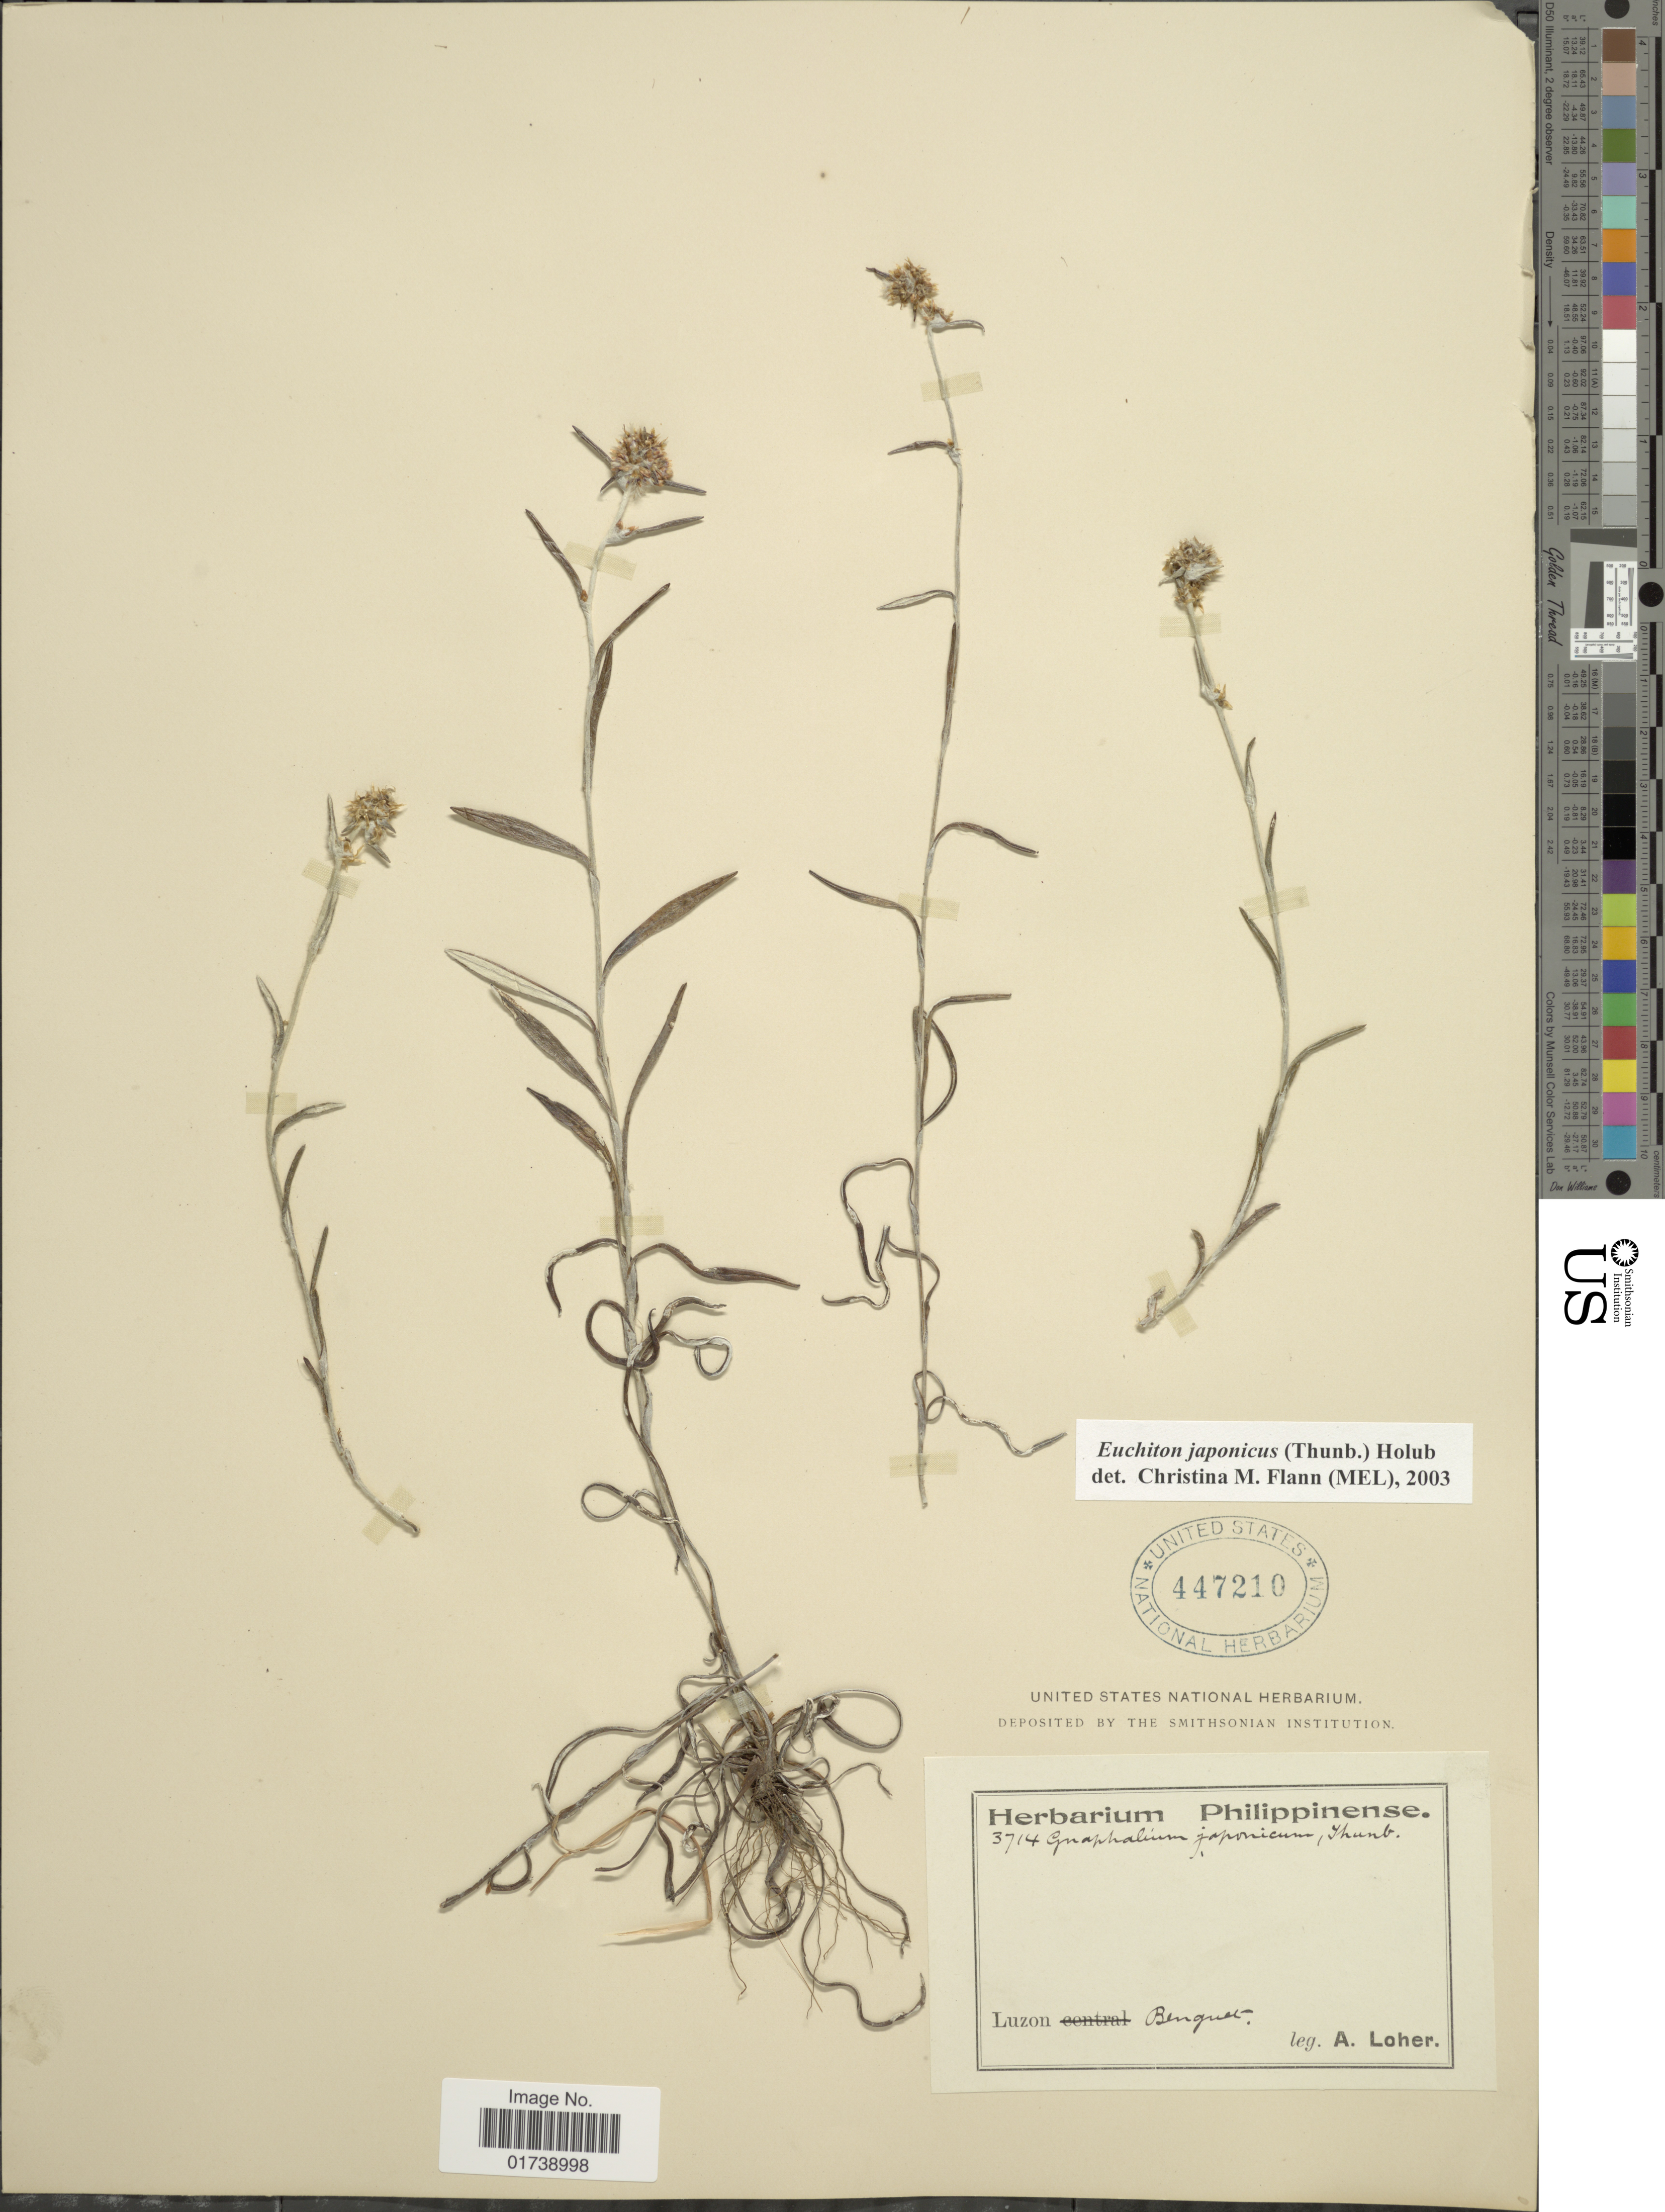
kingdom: Plantae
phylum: Tracheophyta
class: Magnoliopsida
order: Asterales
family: Asteraceae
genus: Euchiton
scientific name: Euchiton japonicus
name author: (Thunb.) Anderb.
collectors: A. Loher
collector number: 3714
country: Philippines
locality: Luzon, Benguet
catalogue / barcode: US 447210